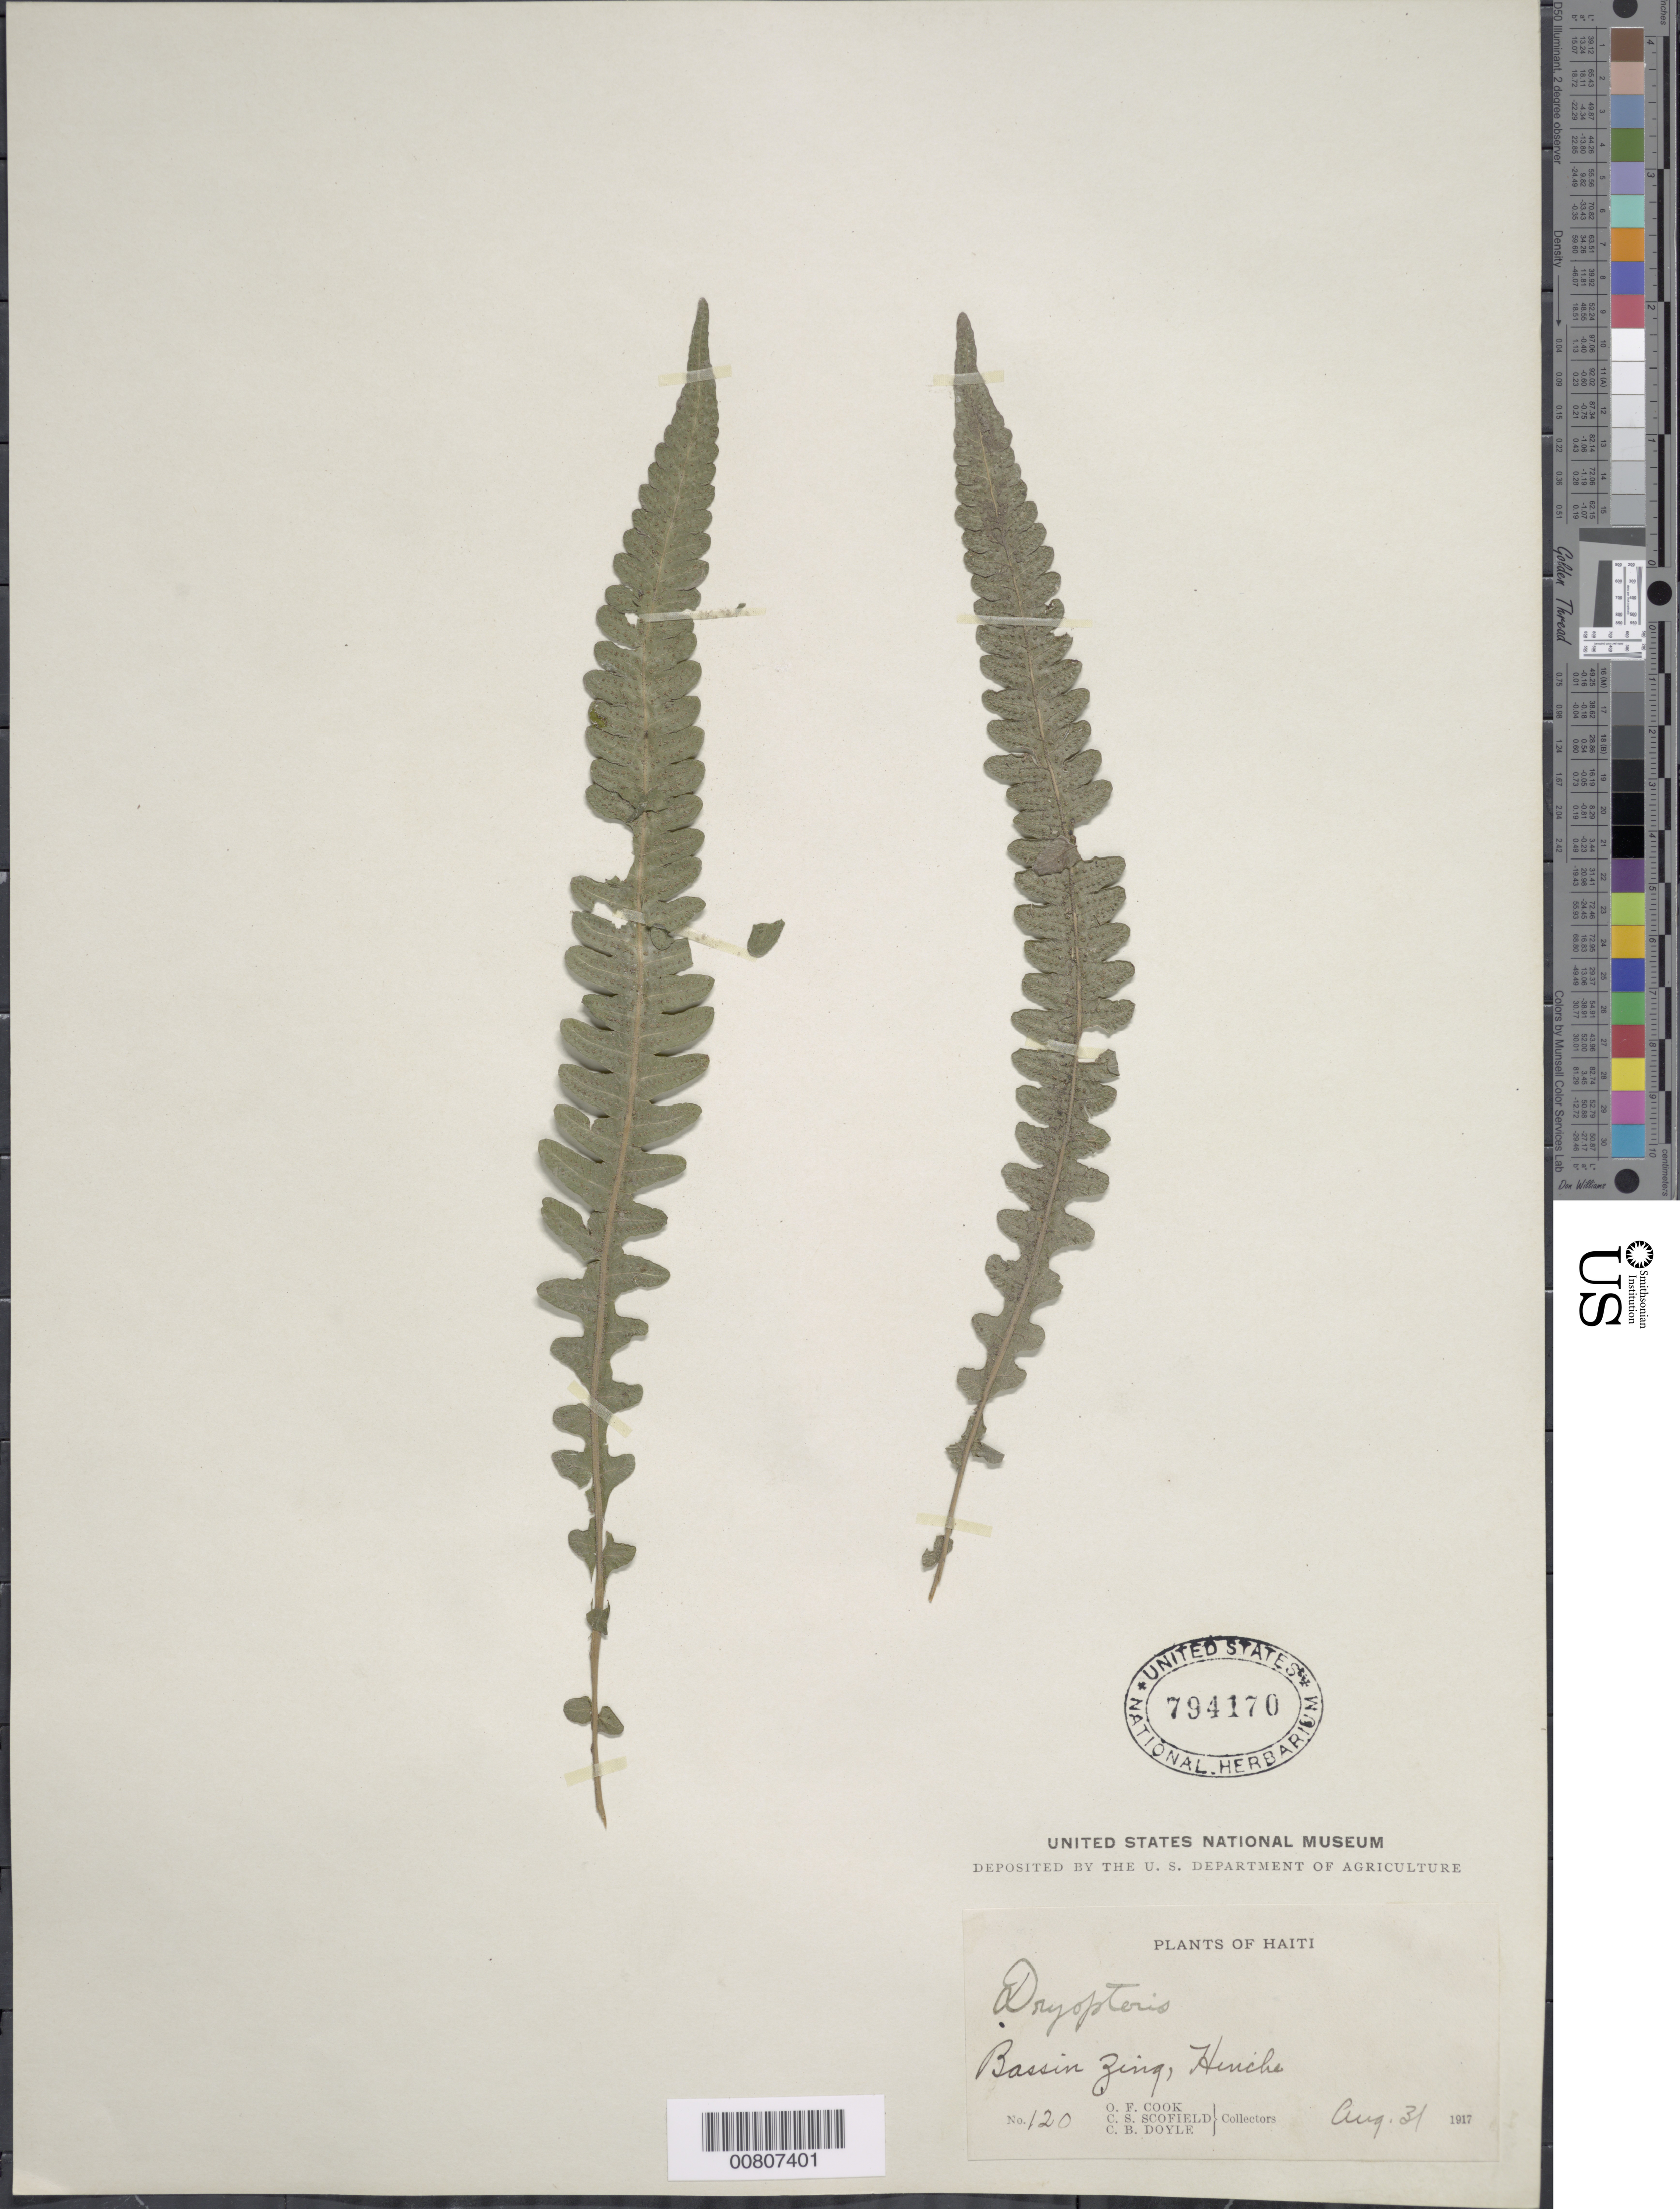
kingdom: Plantae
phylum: Tracheophyta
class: Polypodiopsida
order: Polypodiales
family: Thelypteridaceae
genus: Goniopteris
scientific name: Goniopteris guadelupensis (Wikstr.) comb. nov., ined 2015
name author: (Wikstr.)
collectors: O. F. Cook, C. Scofield & C. Doyle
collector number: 120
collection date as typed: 31 Aug 1917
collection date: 1917-08-31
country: Haiti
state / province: Centre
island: Hispaniola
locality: Bassin Zing, Hinche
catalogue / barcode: US 794170